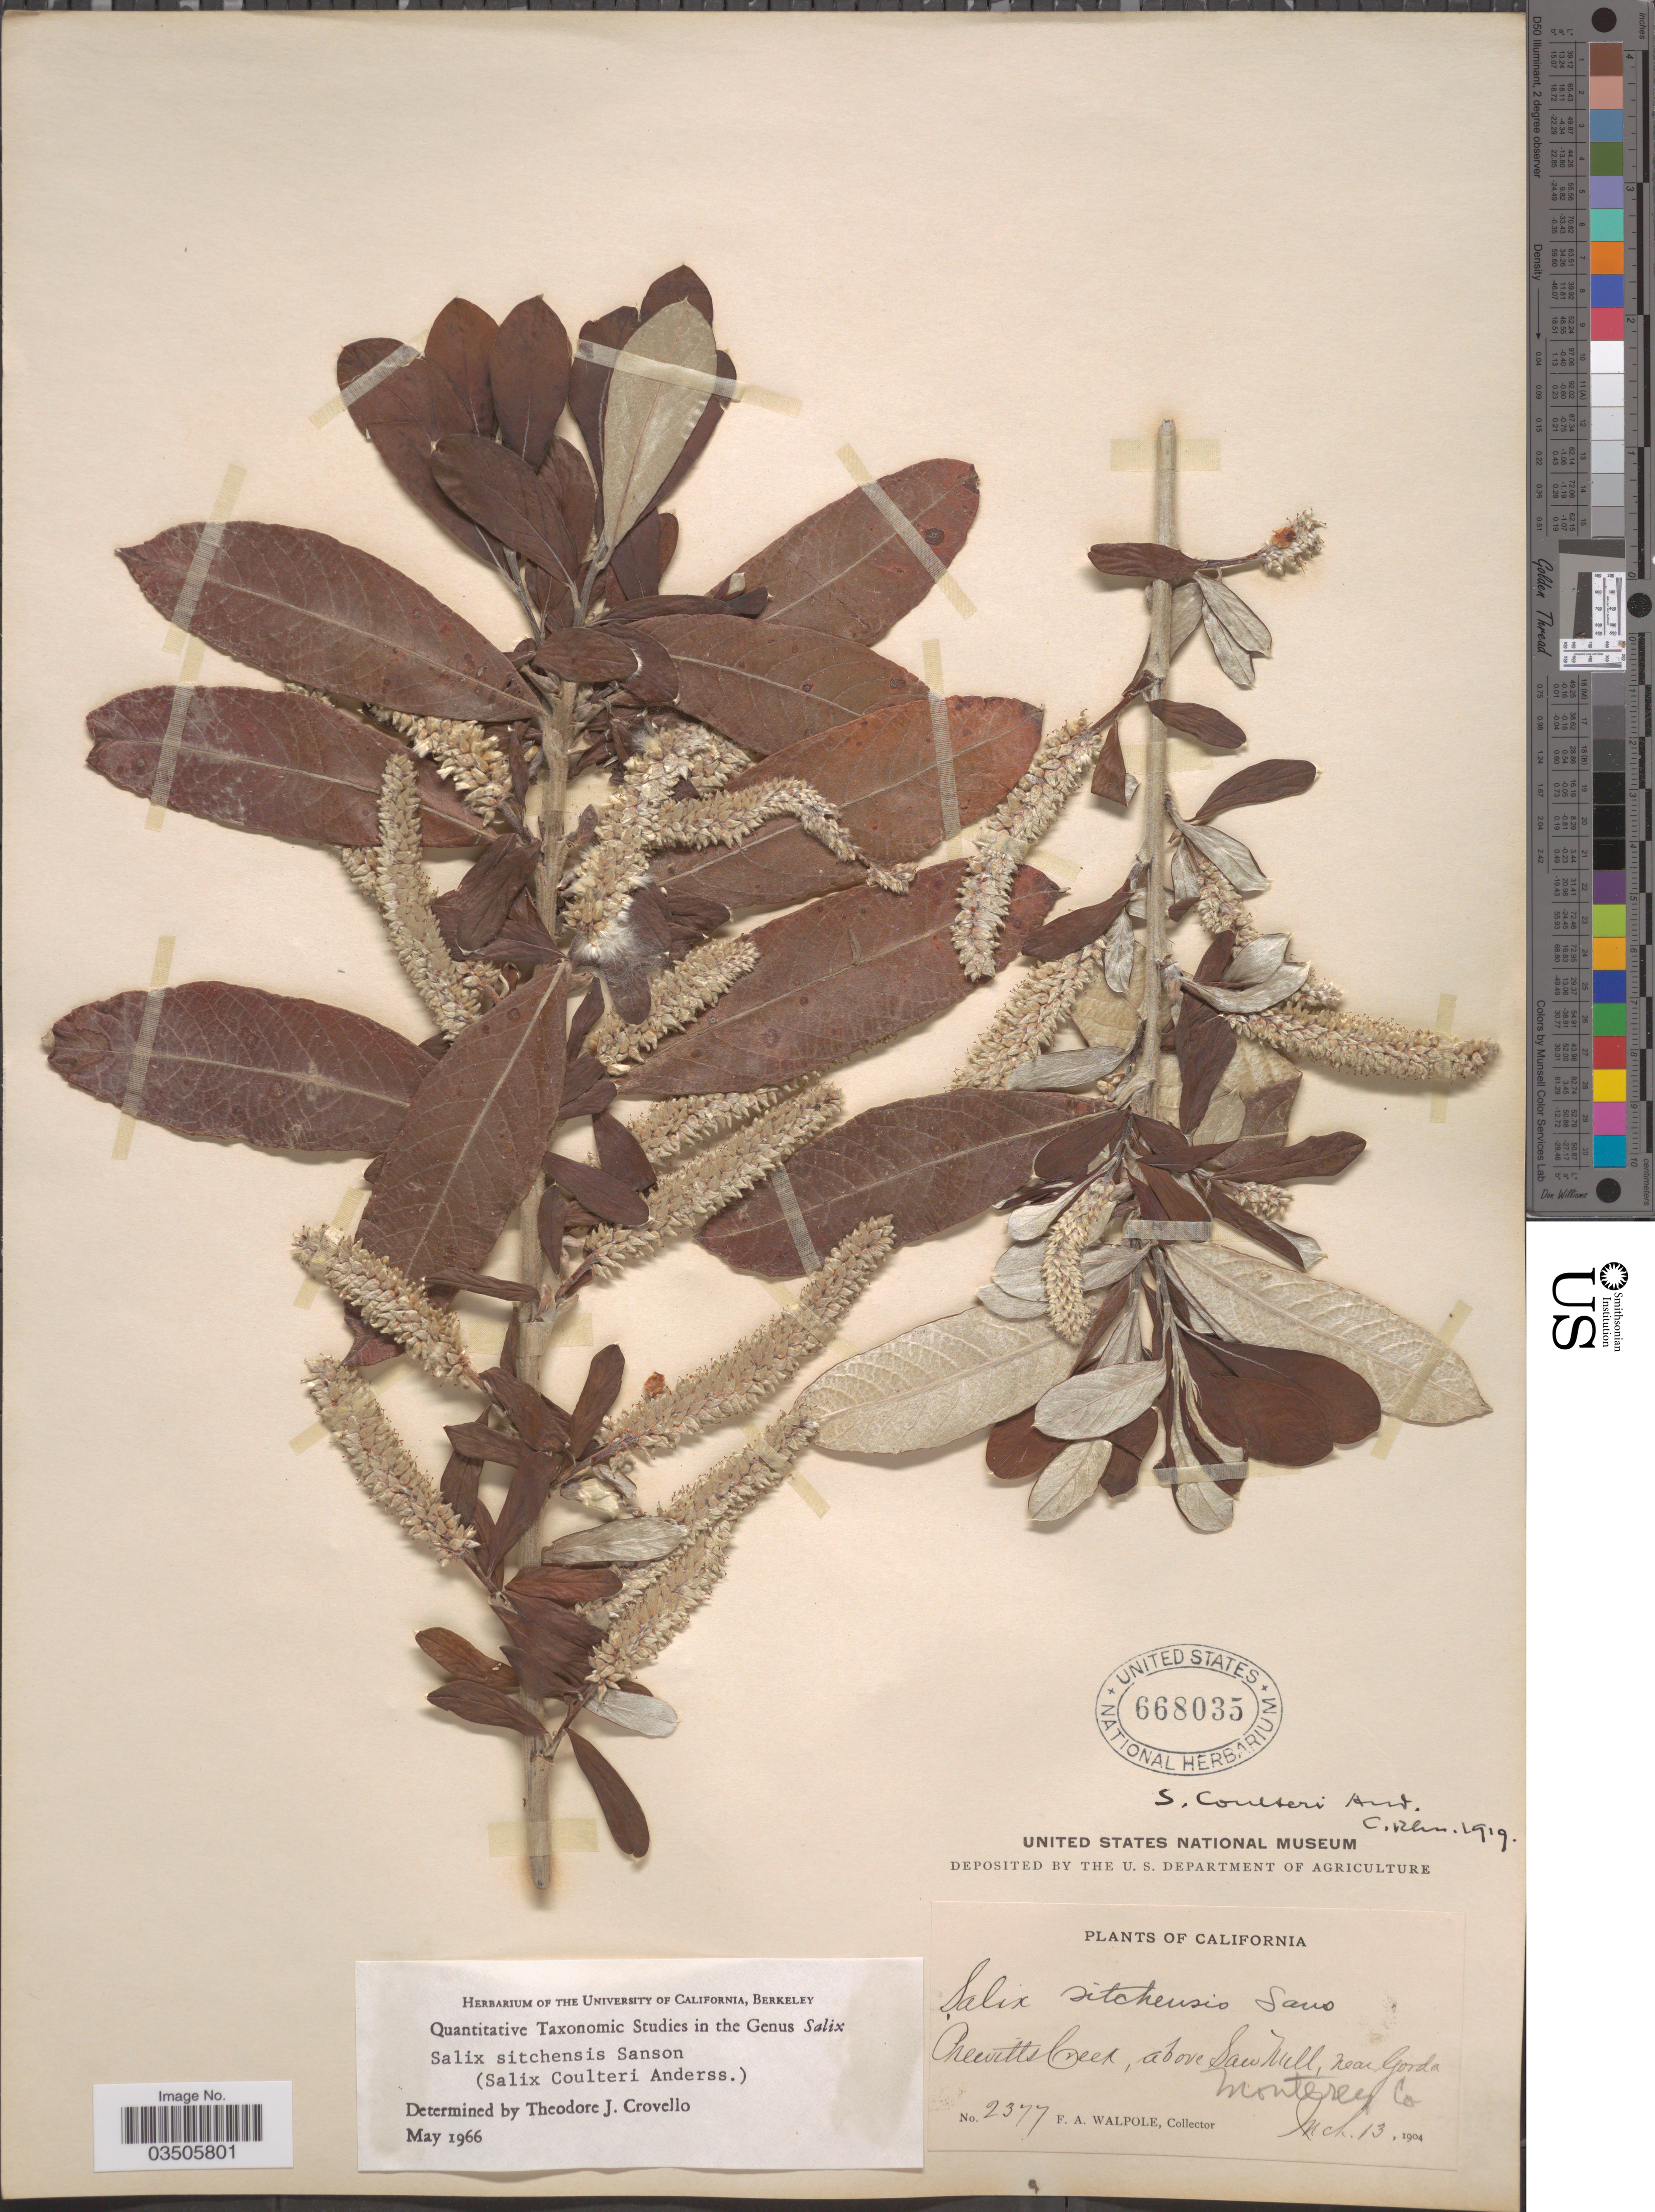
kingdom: Plantae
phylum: Tracheophyta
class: Magnoliopsida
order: Malpighiales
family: Salicaceae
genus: Salix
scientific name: Salix sitchensis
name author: Sanson ex Bong.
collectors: F. Walpole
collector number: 2377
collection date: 1904-03-13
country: United States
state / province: California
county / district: Monterey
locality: Prewitt's Creek, above Sawmill, near Gorda. Monterey Co.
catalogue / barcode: US 668035